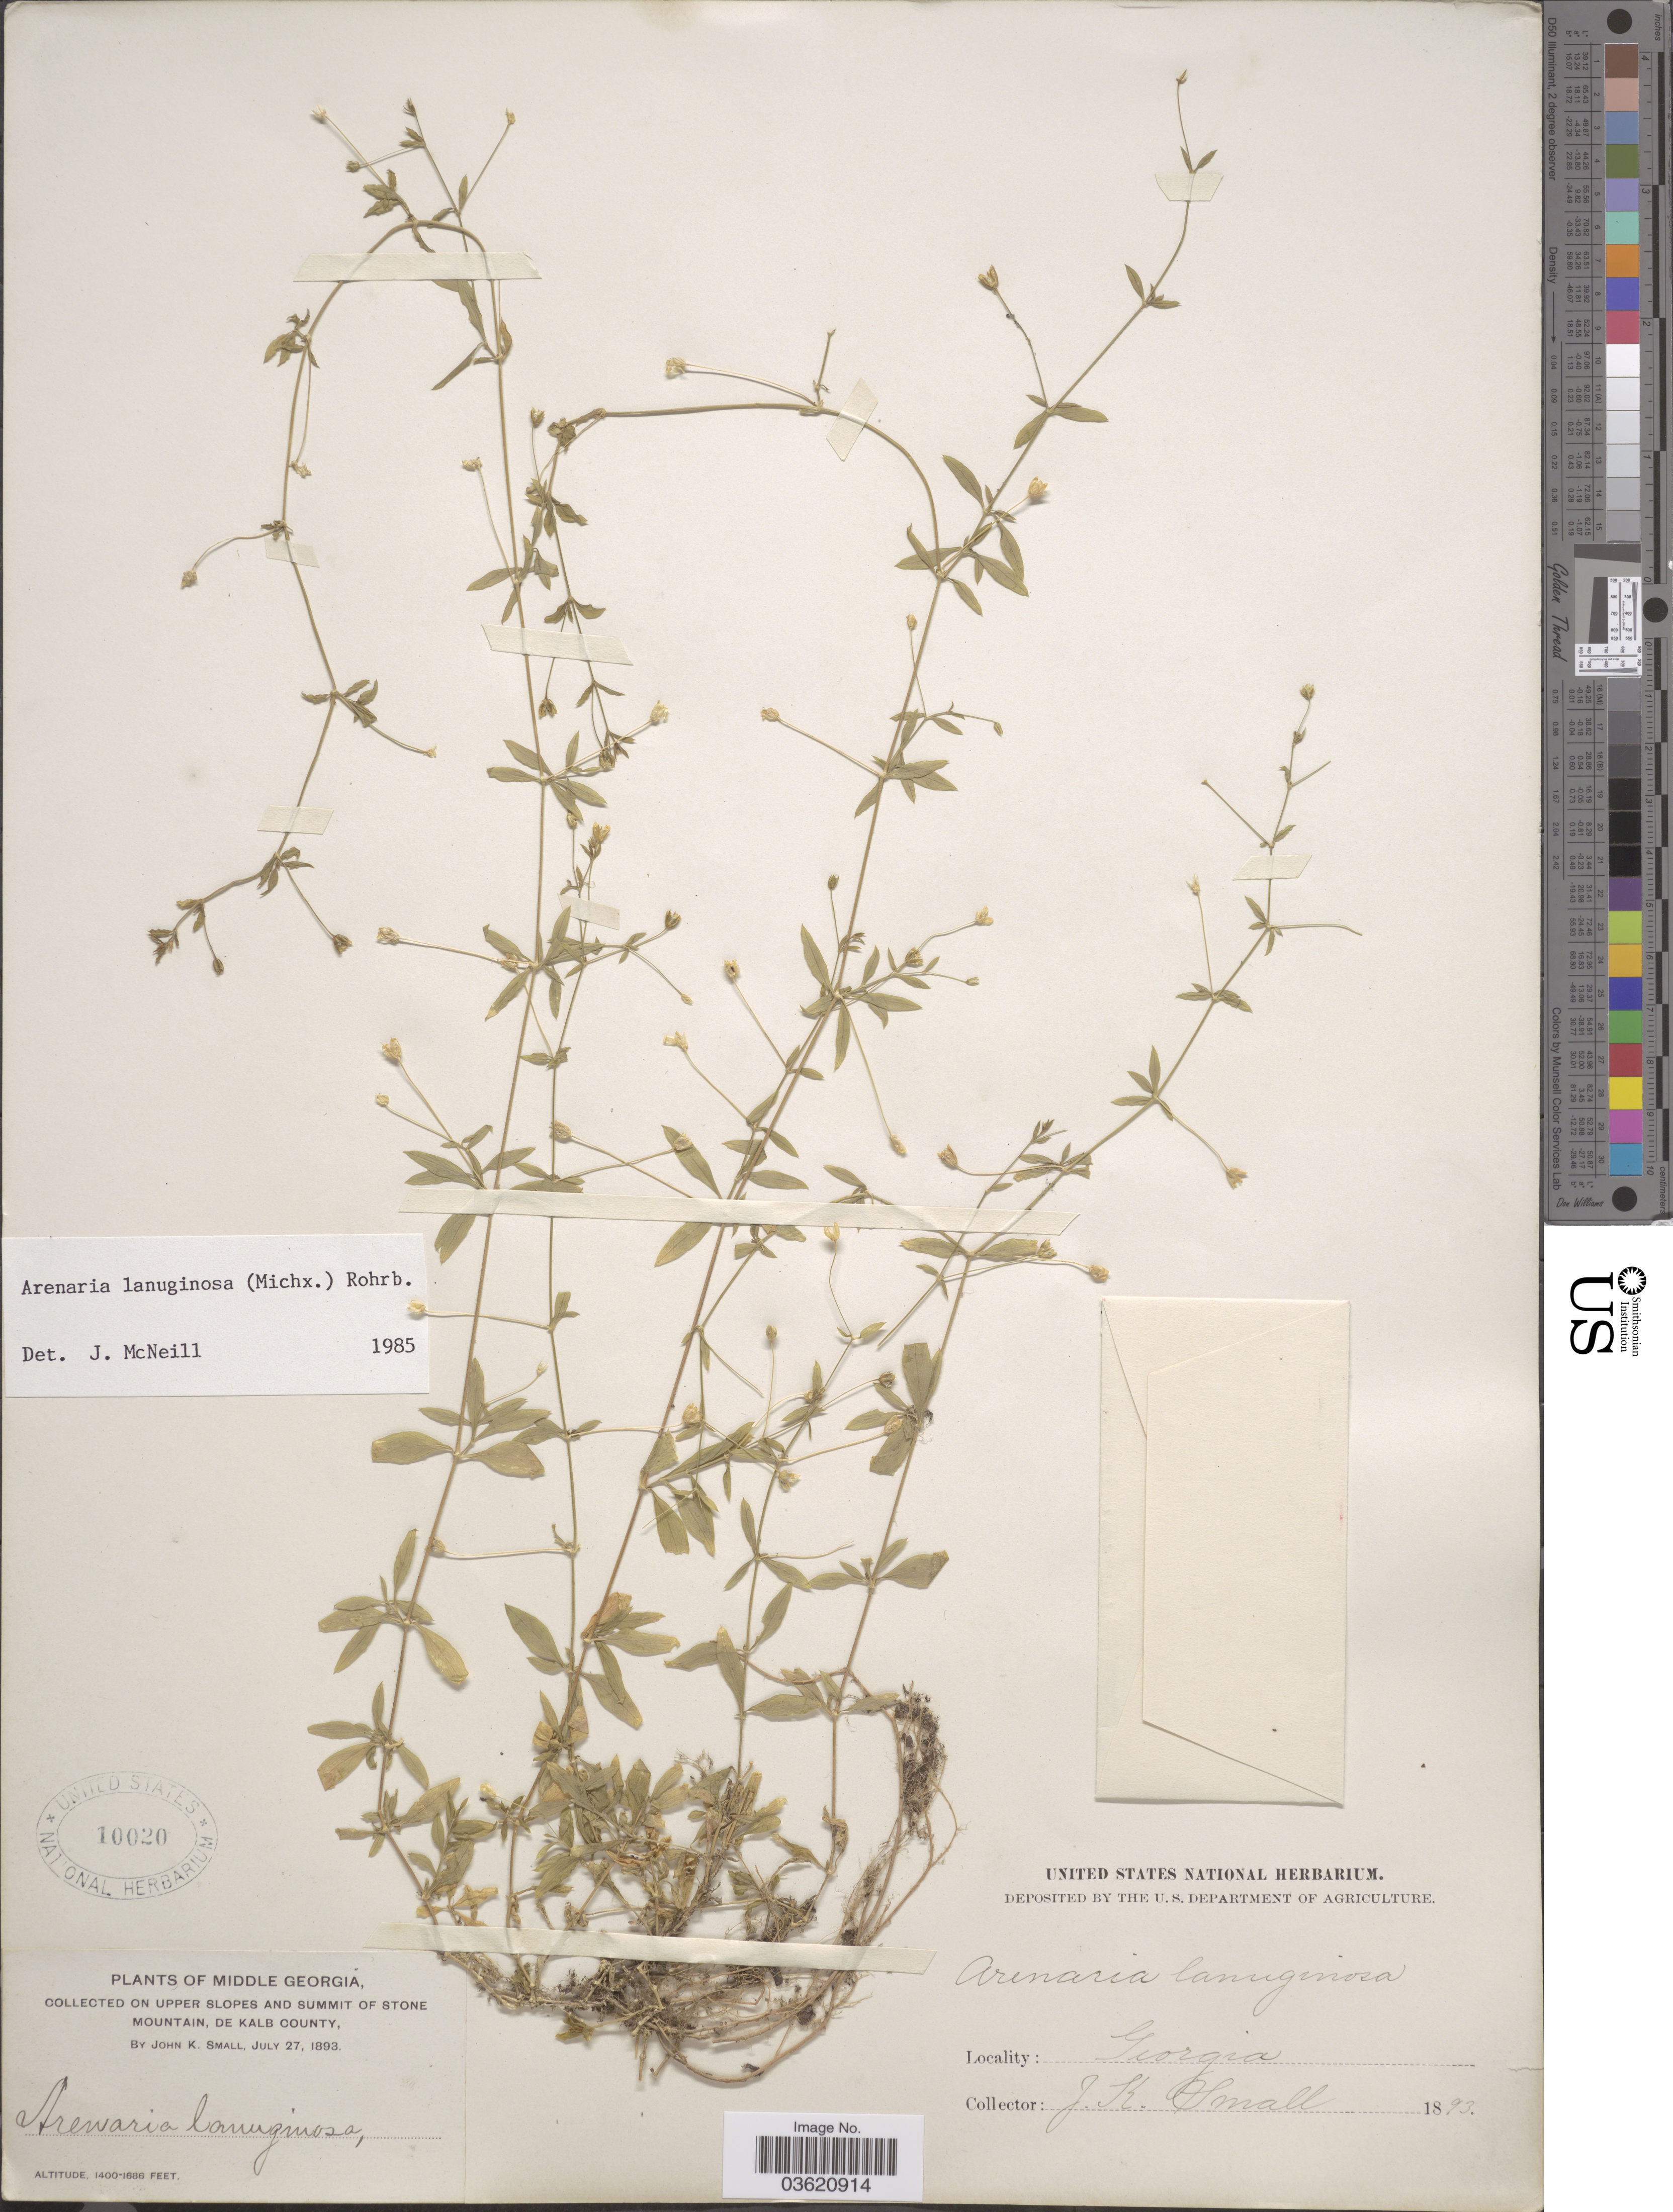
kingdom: Plantae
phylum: Tracheophyta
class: Magnoliopsida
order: Caryophyllales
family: Caryophyllaceae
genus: Arenaria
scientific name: Arenaria lanuginosa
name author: (Michx.) Rohrb.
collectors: J. K. Small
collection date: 1893-07-27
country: United States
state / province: Georgia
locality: Middle Georgia. On Upper slopes and summit of Stone Mountain, De Kalb County.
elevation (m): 427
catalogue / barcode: US 10020